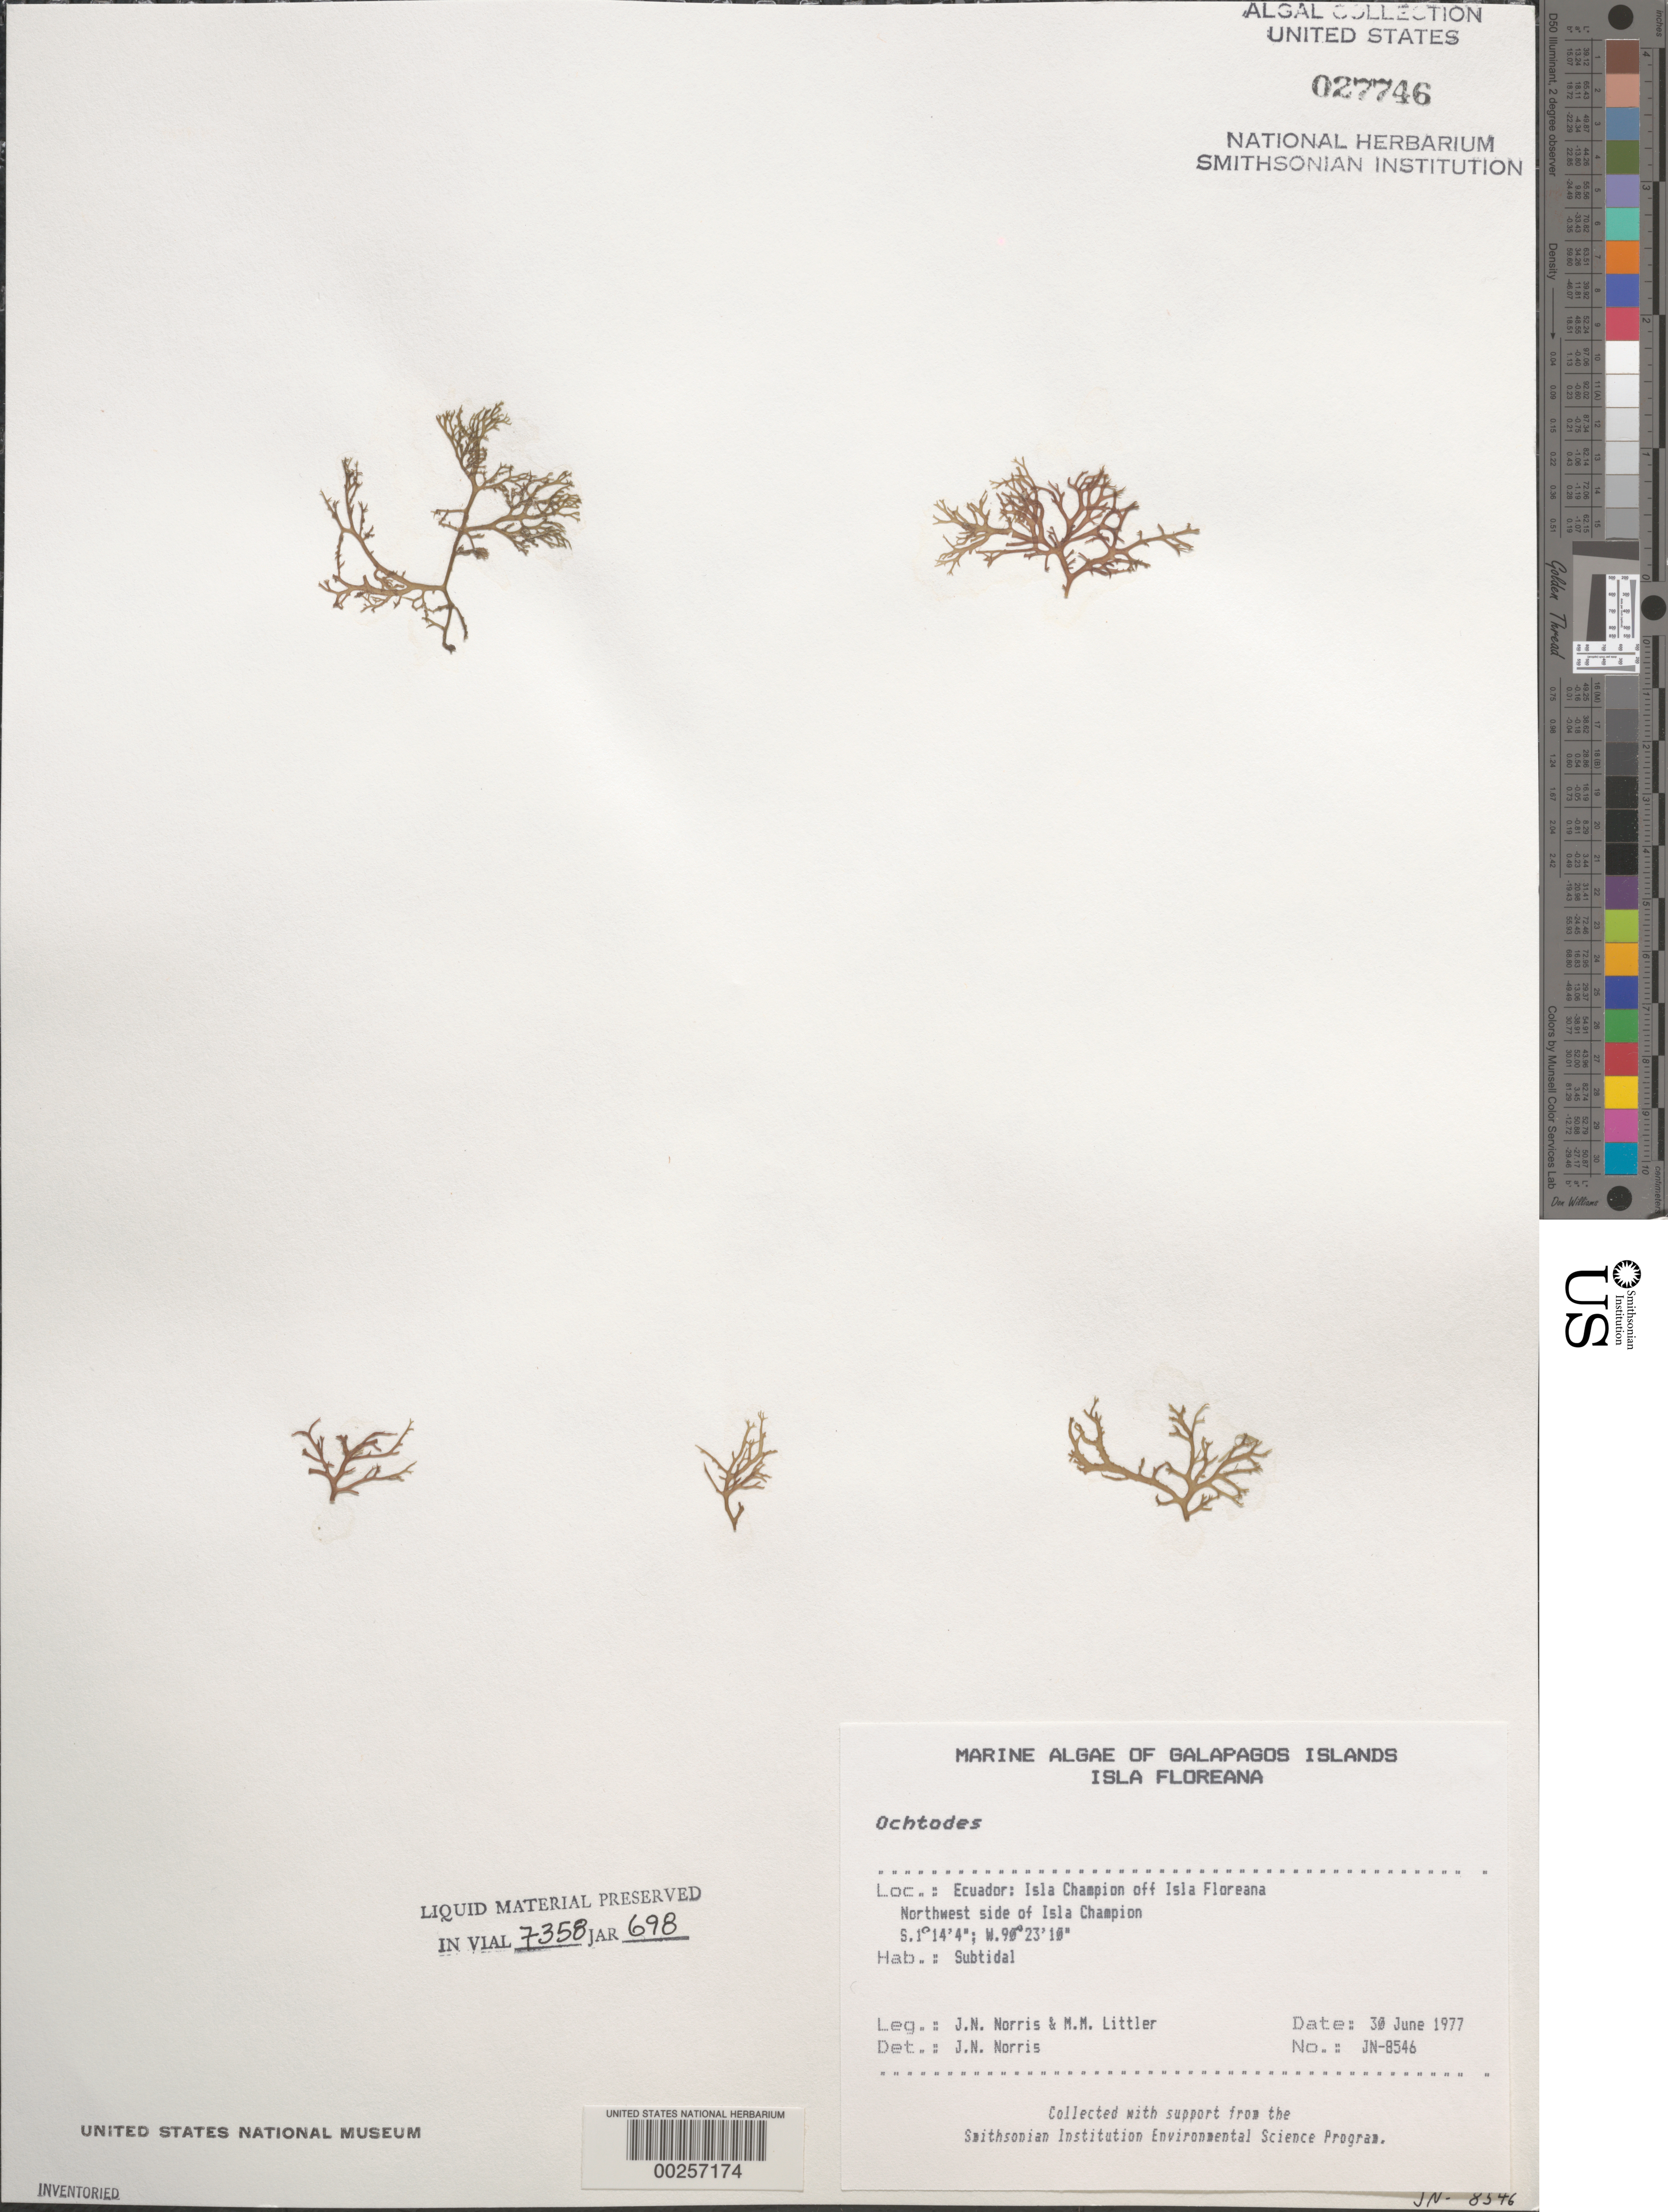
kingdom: Plantae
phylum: Rhodophyta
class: Florideophyceae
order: Gigartinales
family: Rhizophyllidaceae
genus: Ochtodes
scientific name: Ochtodes sp.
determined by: Norris, James N.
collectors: J. N. Norris & M. M. Littler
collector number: JN-8546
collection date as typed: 30 Jun 1977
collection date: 1977-06-30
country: Ecuador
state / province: Colón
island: Champion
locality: Off Isla Santa María (Isla Floreana)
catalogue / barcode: US 27746